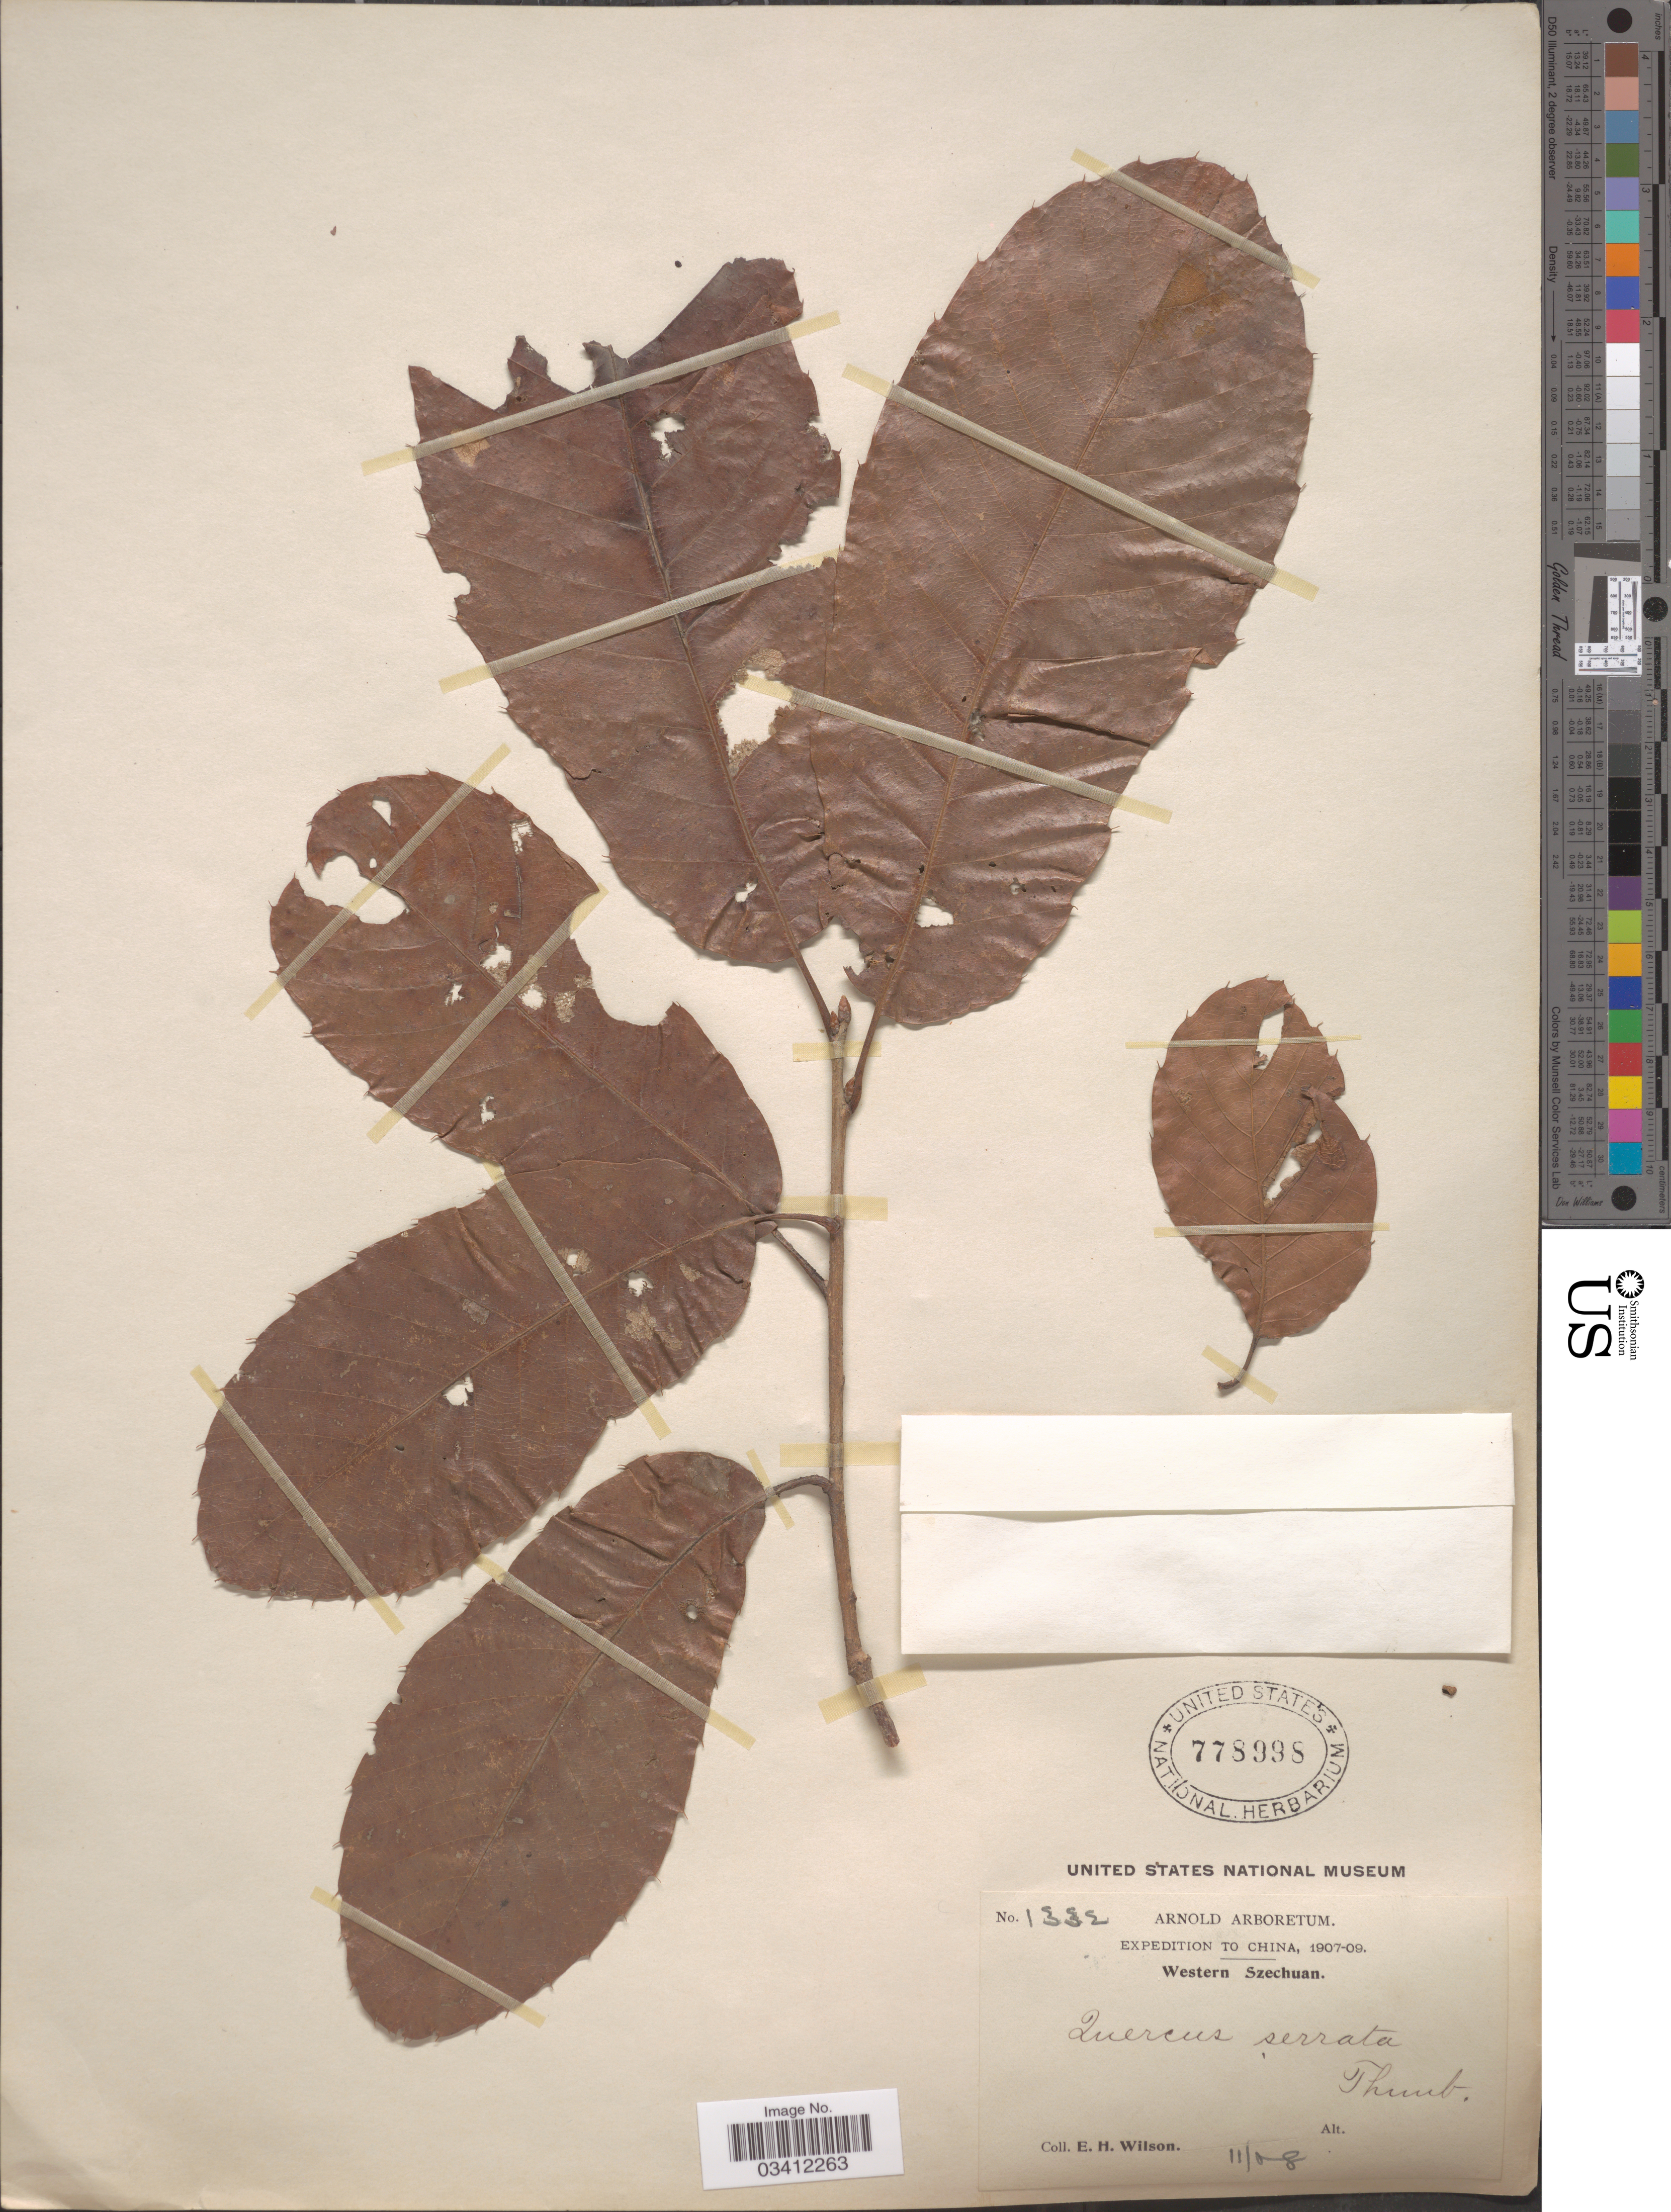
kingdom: Plantae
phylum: Tracheophyta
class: Magnoliopsida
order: Fagales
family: Fagaceae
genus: Quercus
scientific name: Quercus serrata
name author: Thunb.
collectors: E. Wilson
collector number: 1332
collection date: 1908-11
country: China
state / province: Sichuan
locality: Western Szechuan.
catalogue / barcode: US 778998